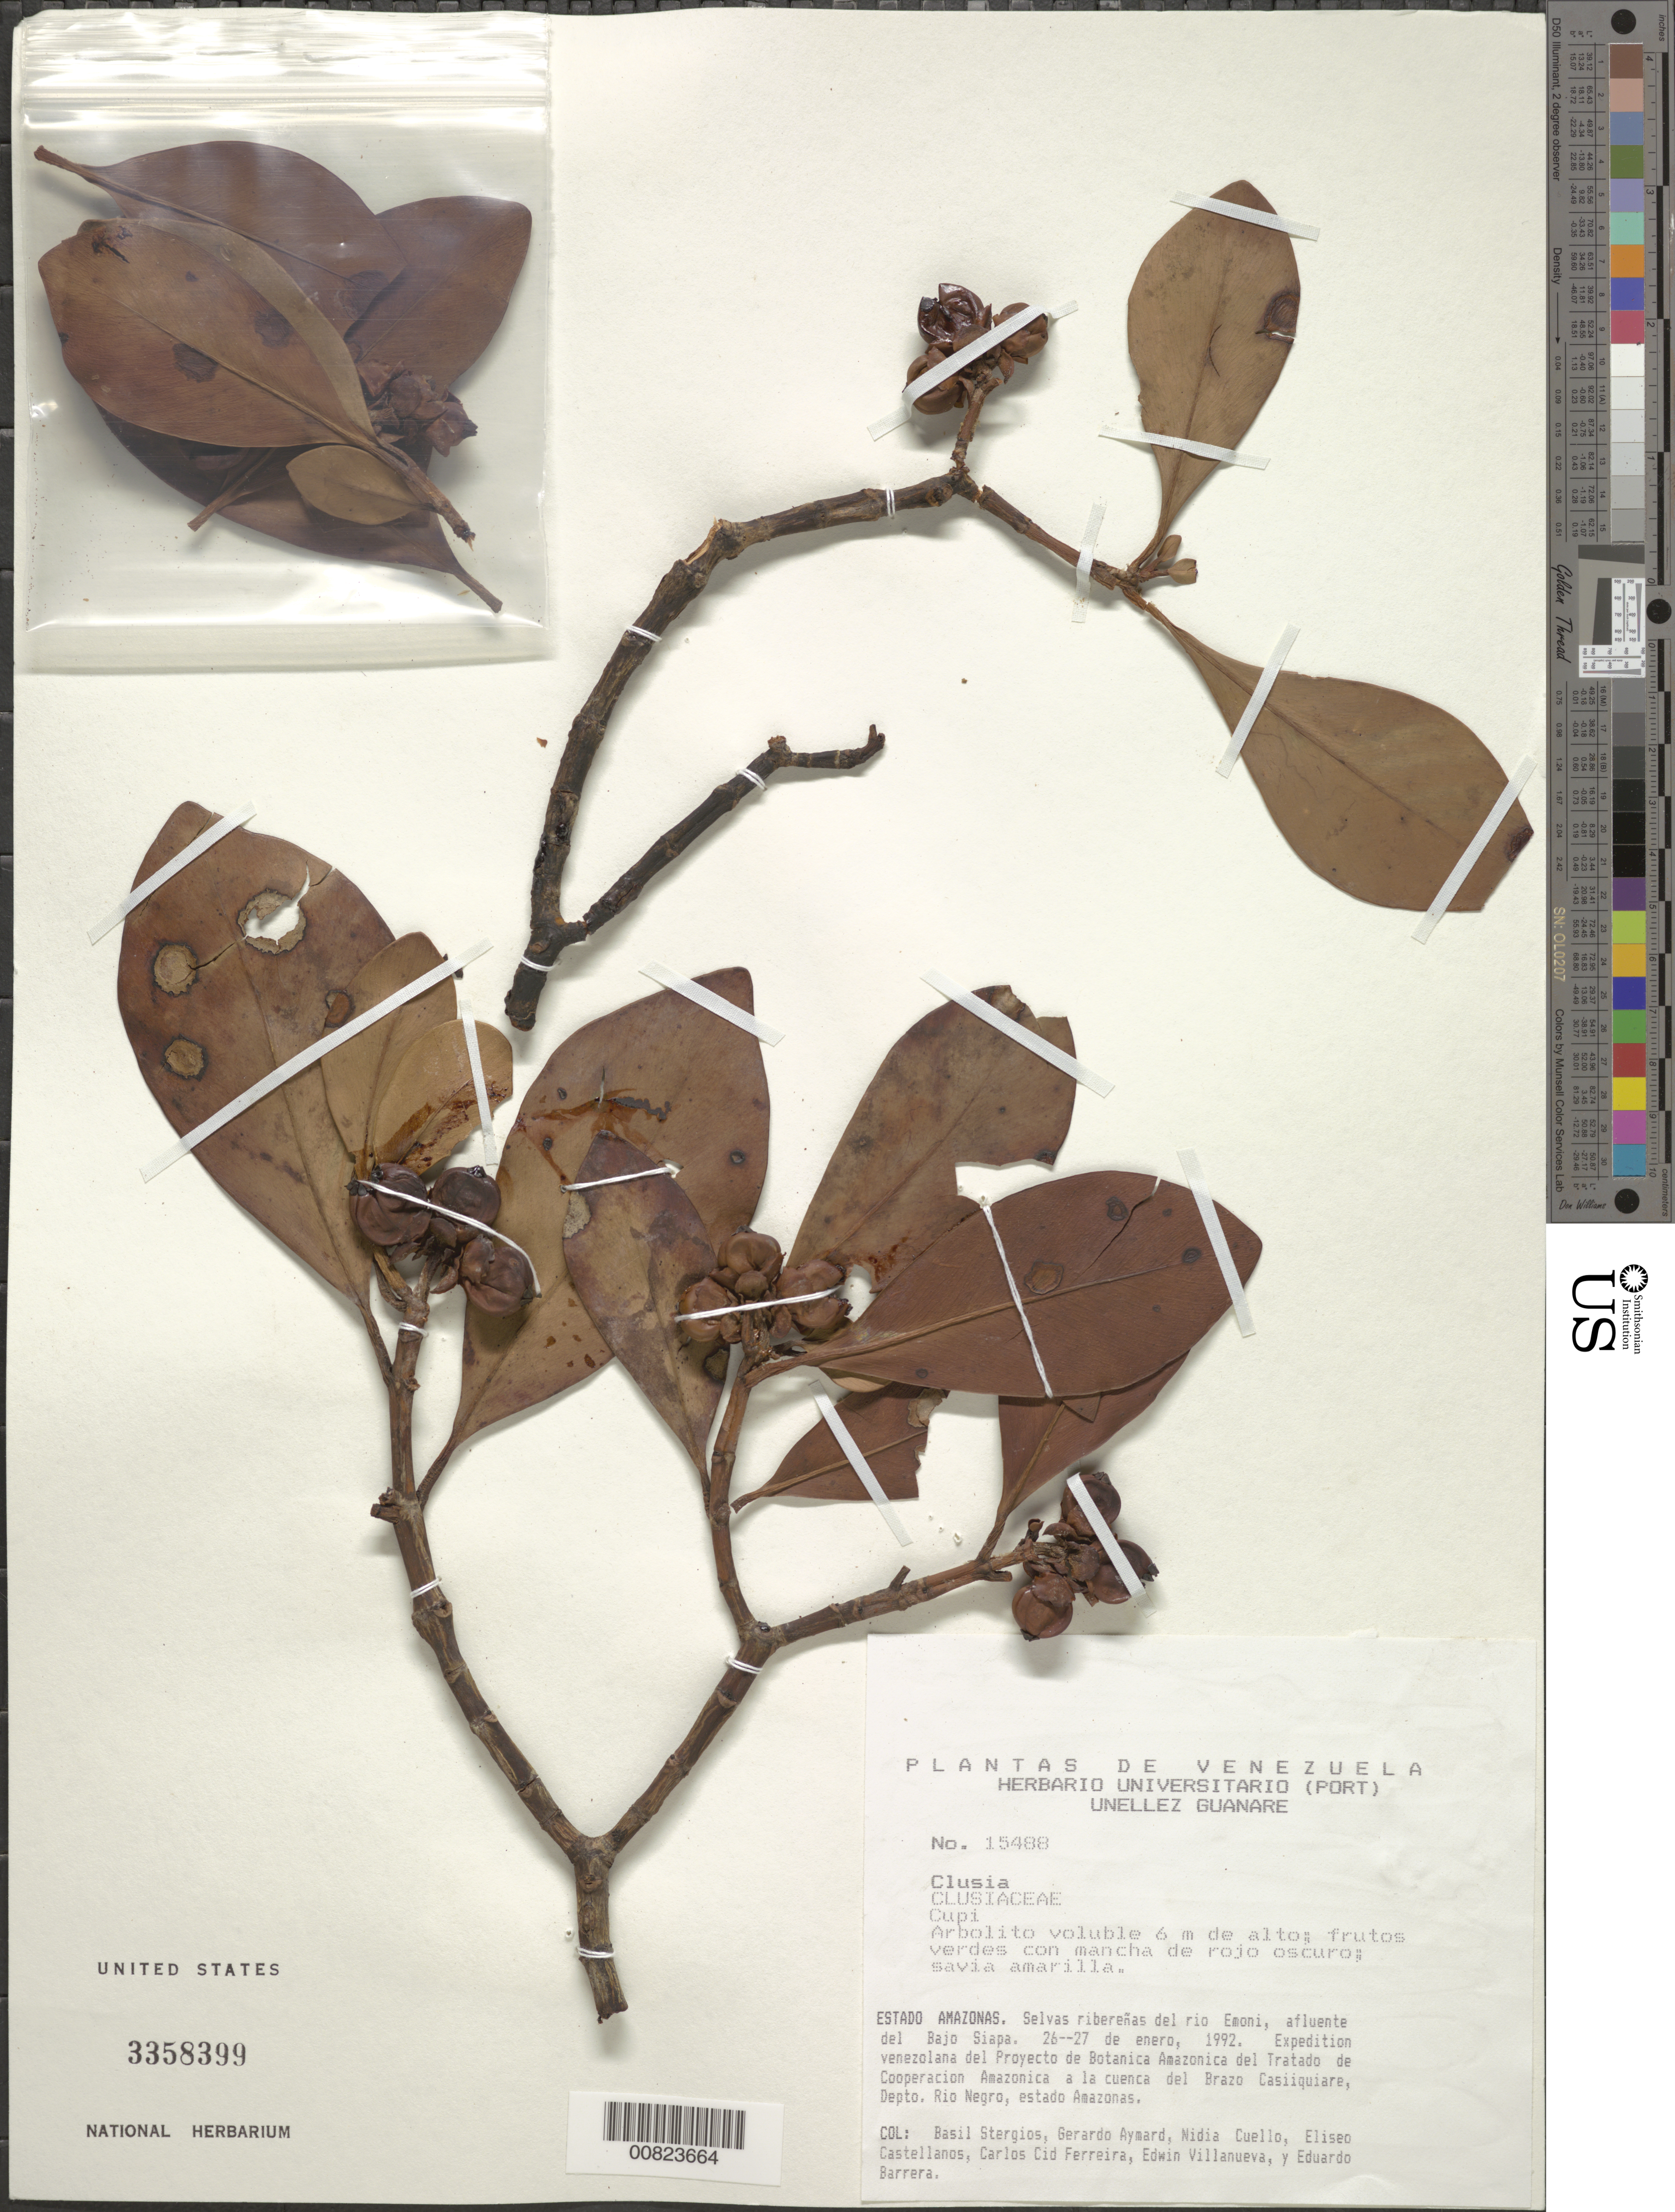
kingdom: Plantae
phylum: Tracheophyta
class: Magnoliopsida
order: Malpighiales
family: Clusiaceae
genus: Clusia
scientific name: Clusia sp.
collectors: B. G. Stergios, G. A. Aymard, N. L. Cuello, E. Castellanos, C. A. Cid Ferreira, E. Villanueva & E. Barrera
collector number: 15488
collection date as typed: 26-Jan-92 to 27-Jan-92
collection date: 1992-01-26/1992-01-27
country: Venezuela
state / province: Amazonas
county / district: Río Negro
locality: Río Emoni, afluente del Bajo Siapa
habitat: Selvas ribernas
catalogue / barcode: US 3358399